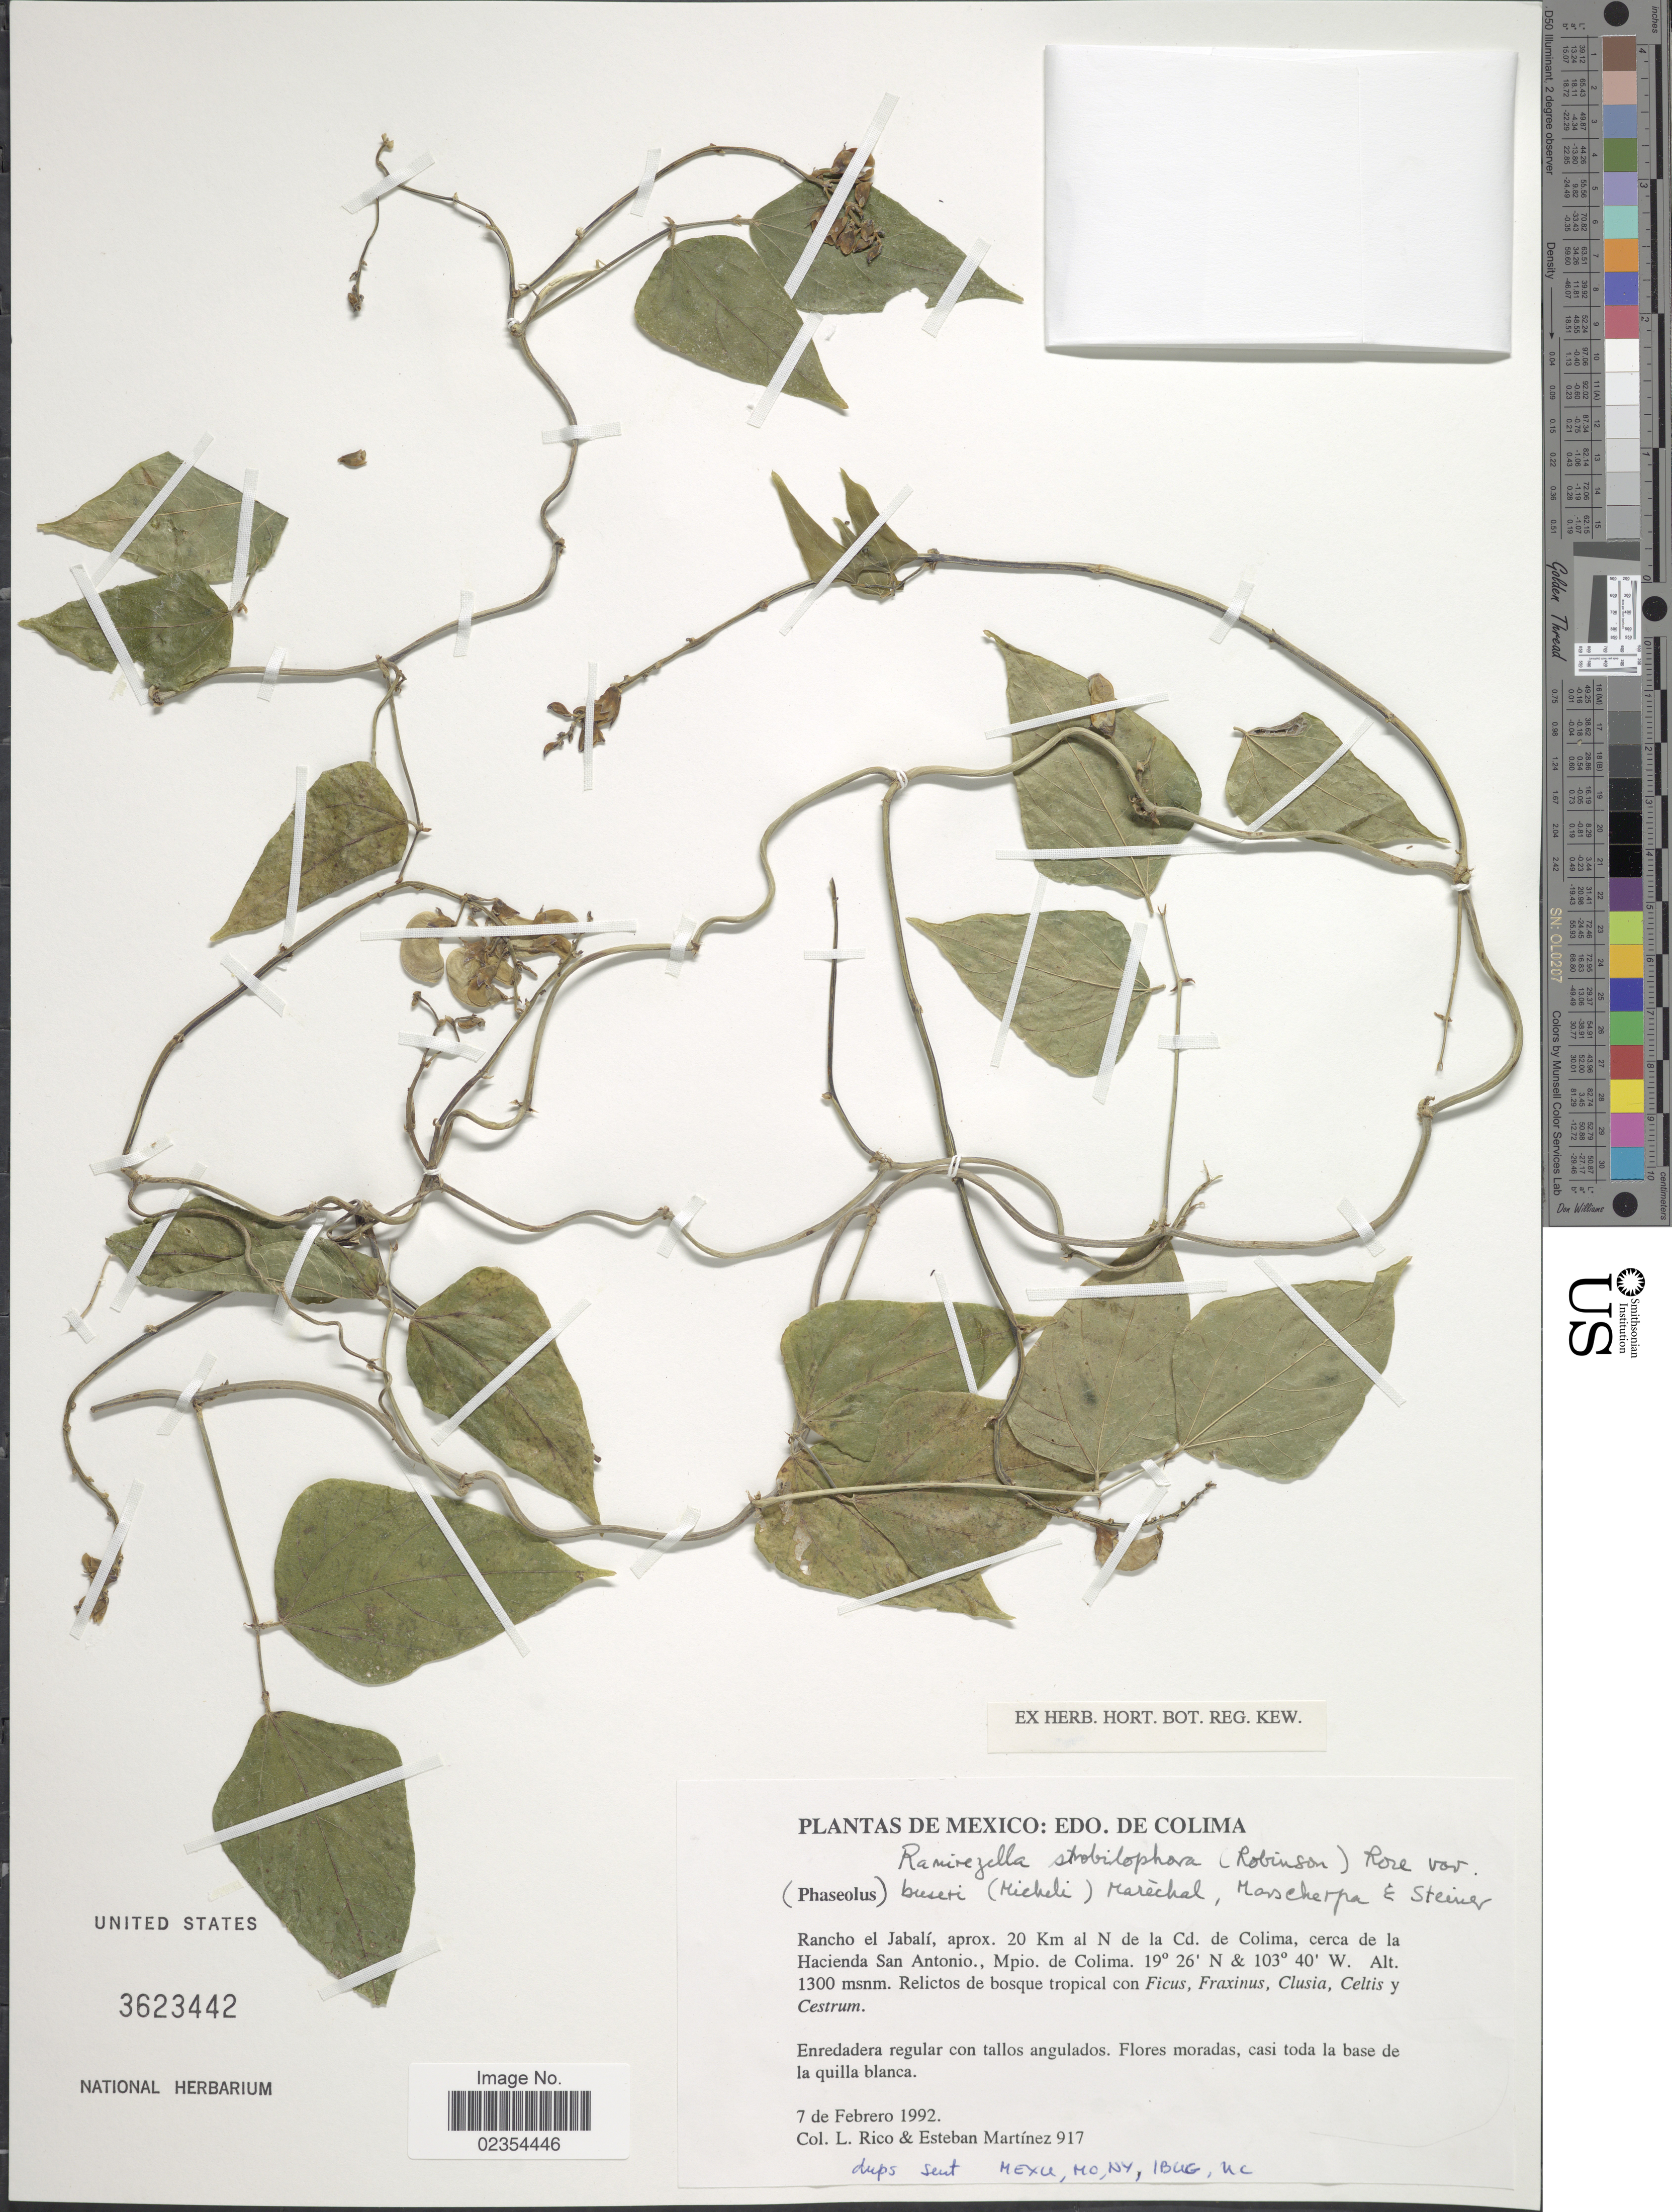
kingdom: Plantae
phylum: Tracheophyta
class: Magnoliopsida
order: Fabales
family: Fabaceae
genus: Ramirezella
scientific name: Ramirezella strobilophora var. buseri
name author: (B.L. Rob.) Rose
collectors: L. Rico & E. Martínez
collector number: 917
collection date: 1992-02-07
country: Mexico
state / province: Colima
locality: Edo. de Colima, Rancho el Jabali, aprox. 20 Km al N de la Cd. de Colima, cerca de la Hacienda San Antonio., Mpio. de Colima.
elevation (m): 1300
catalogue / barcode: US 3623442